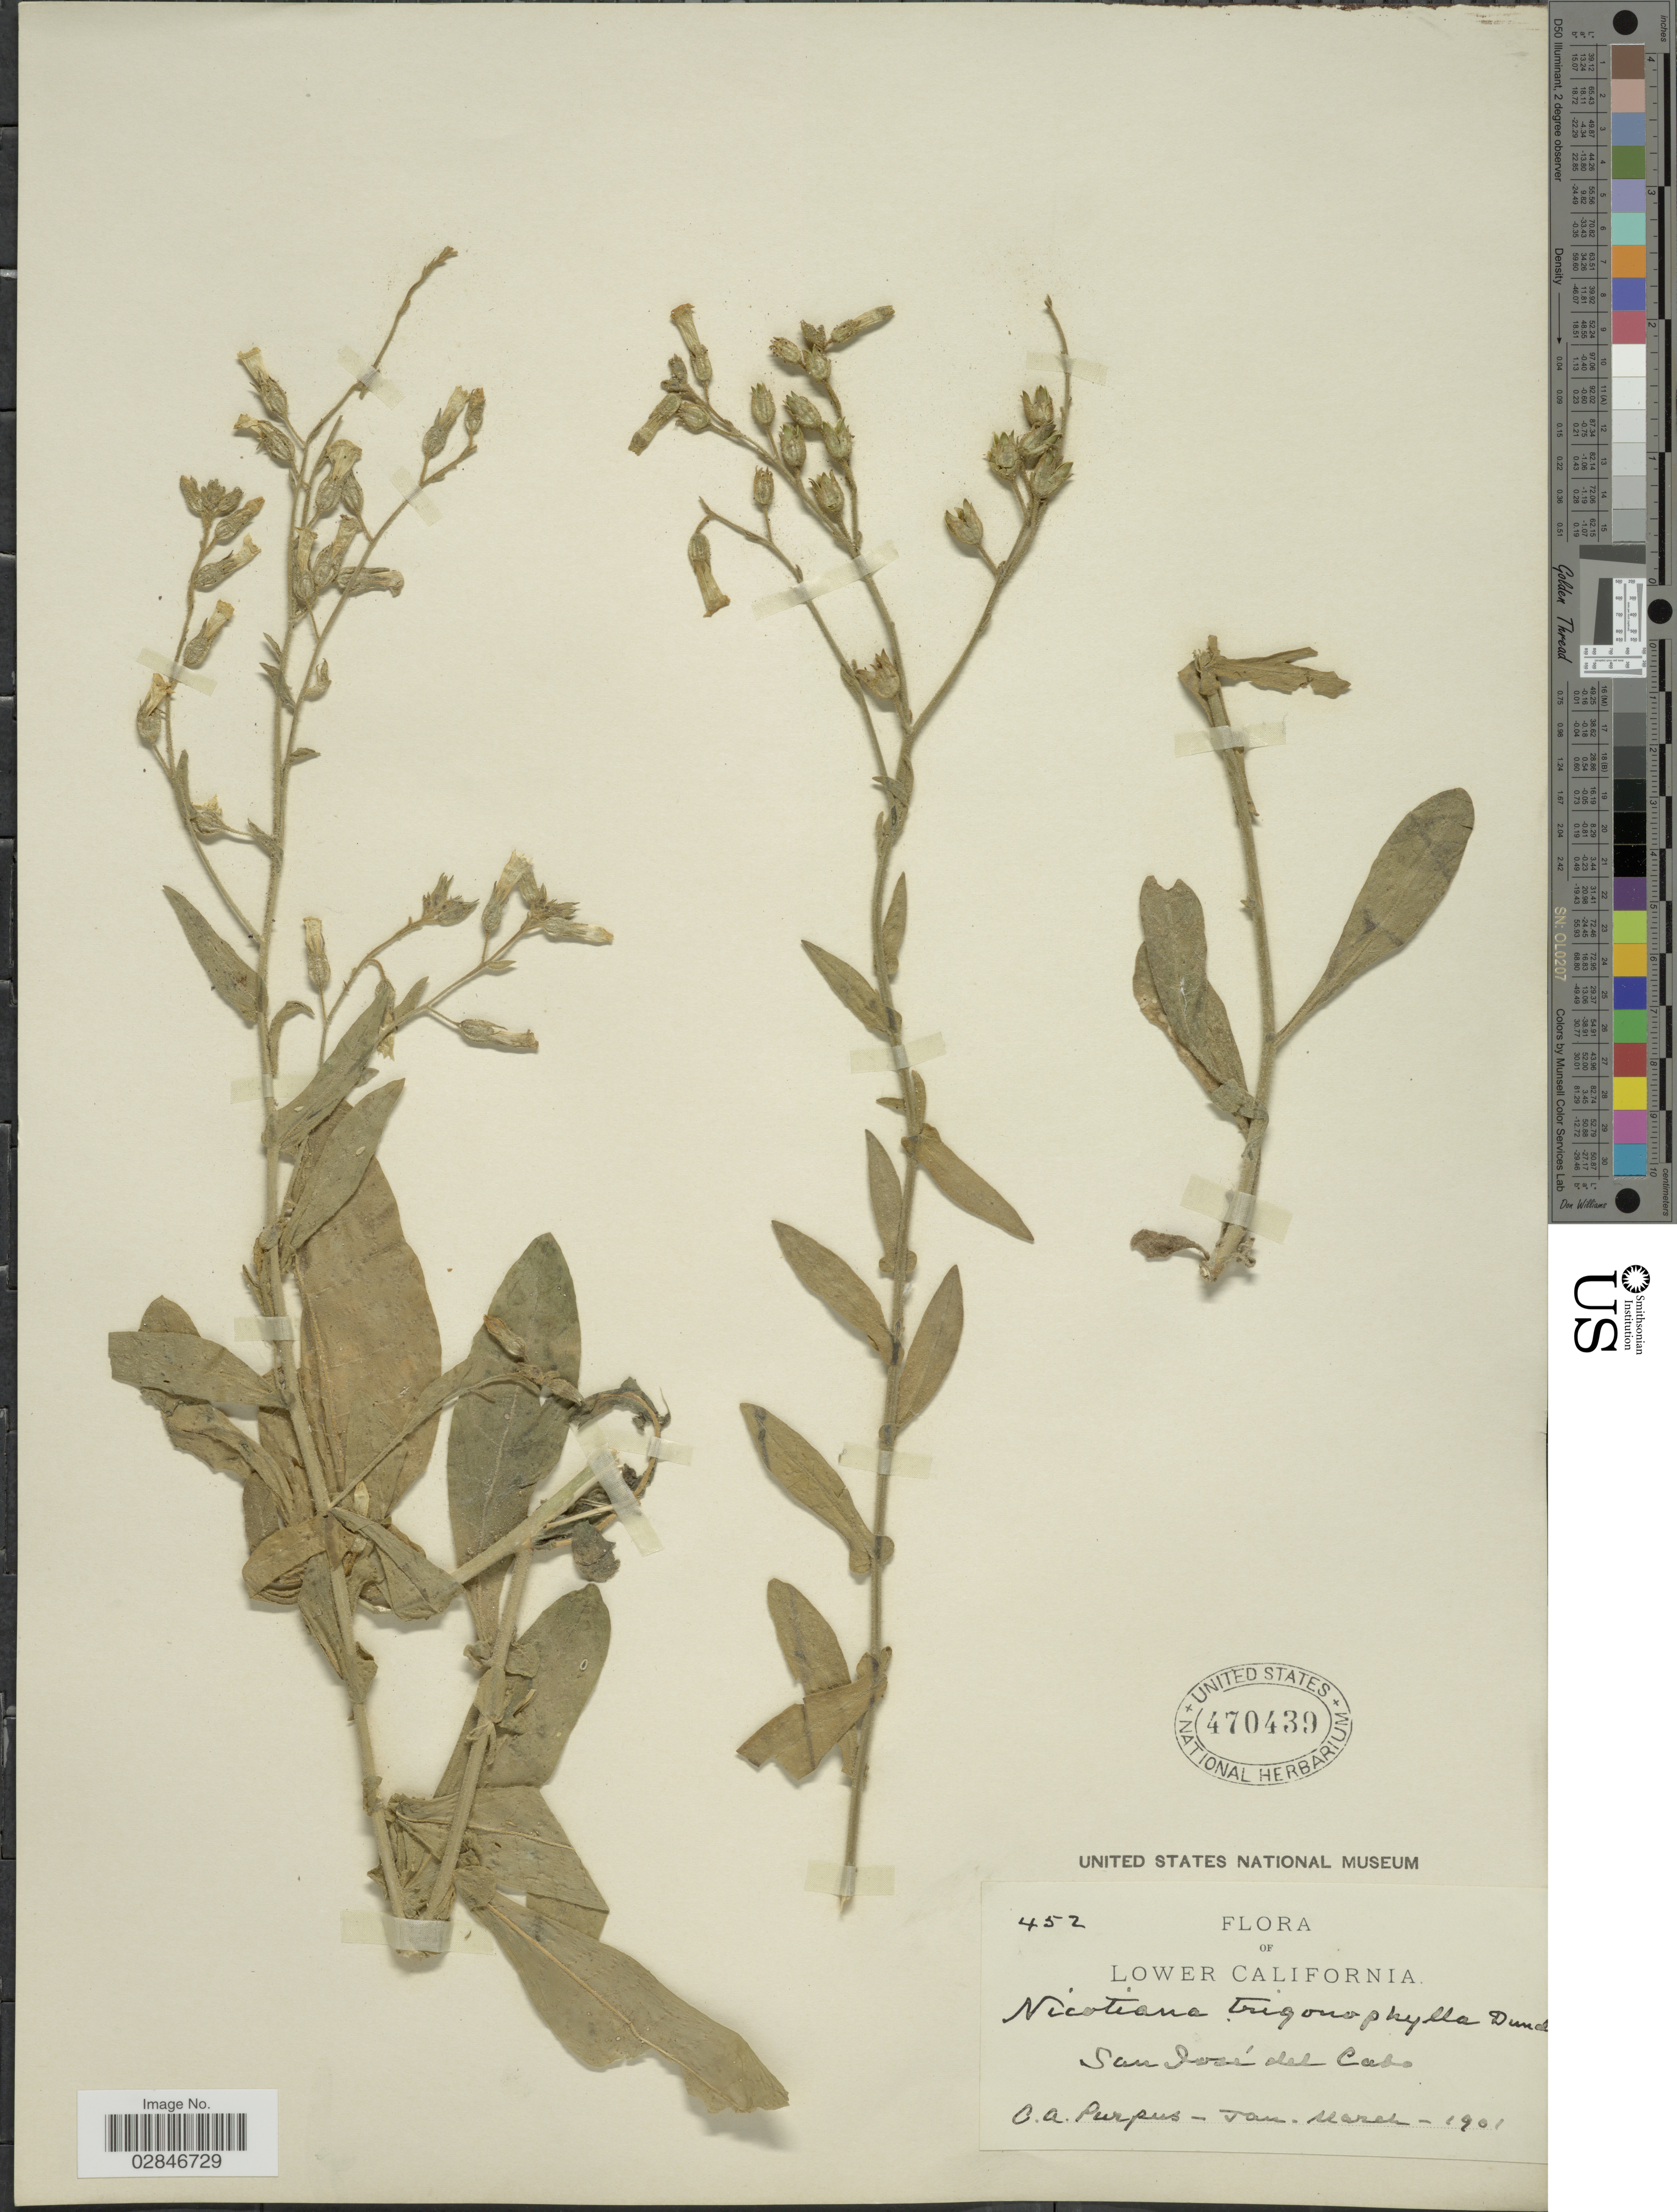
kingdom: Plantae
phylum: Tracheophyta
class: Magnoliopsida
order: Solanales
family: Solanaceae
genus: Nicotiana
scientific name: Nicotiana trigonophylla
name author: Dunal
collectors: C. A. Purpus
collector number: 452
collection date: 1901-01/1901-03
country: Mexico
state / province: Baja California Sur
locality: Lower California. San José del Cabo.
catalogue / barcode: US 470439